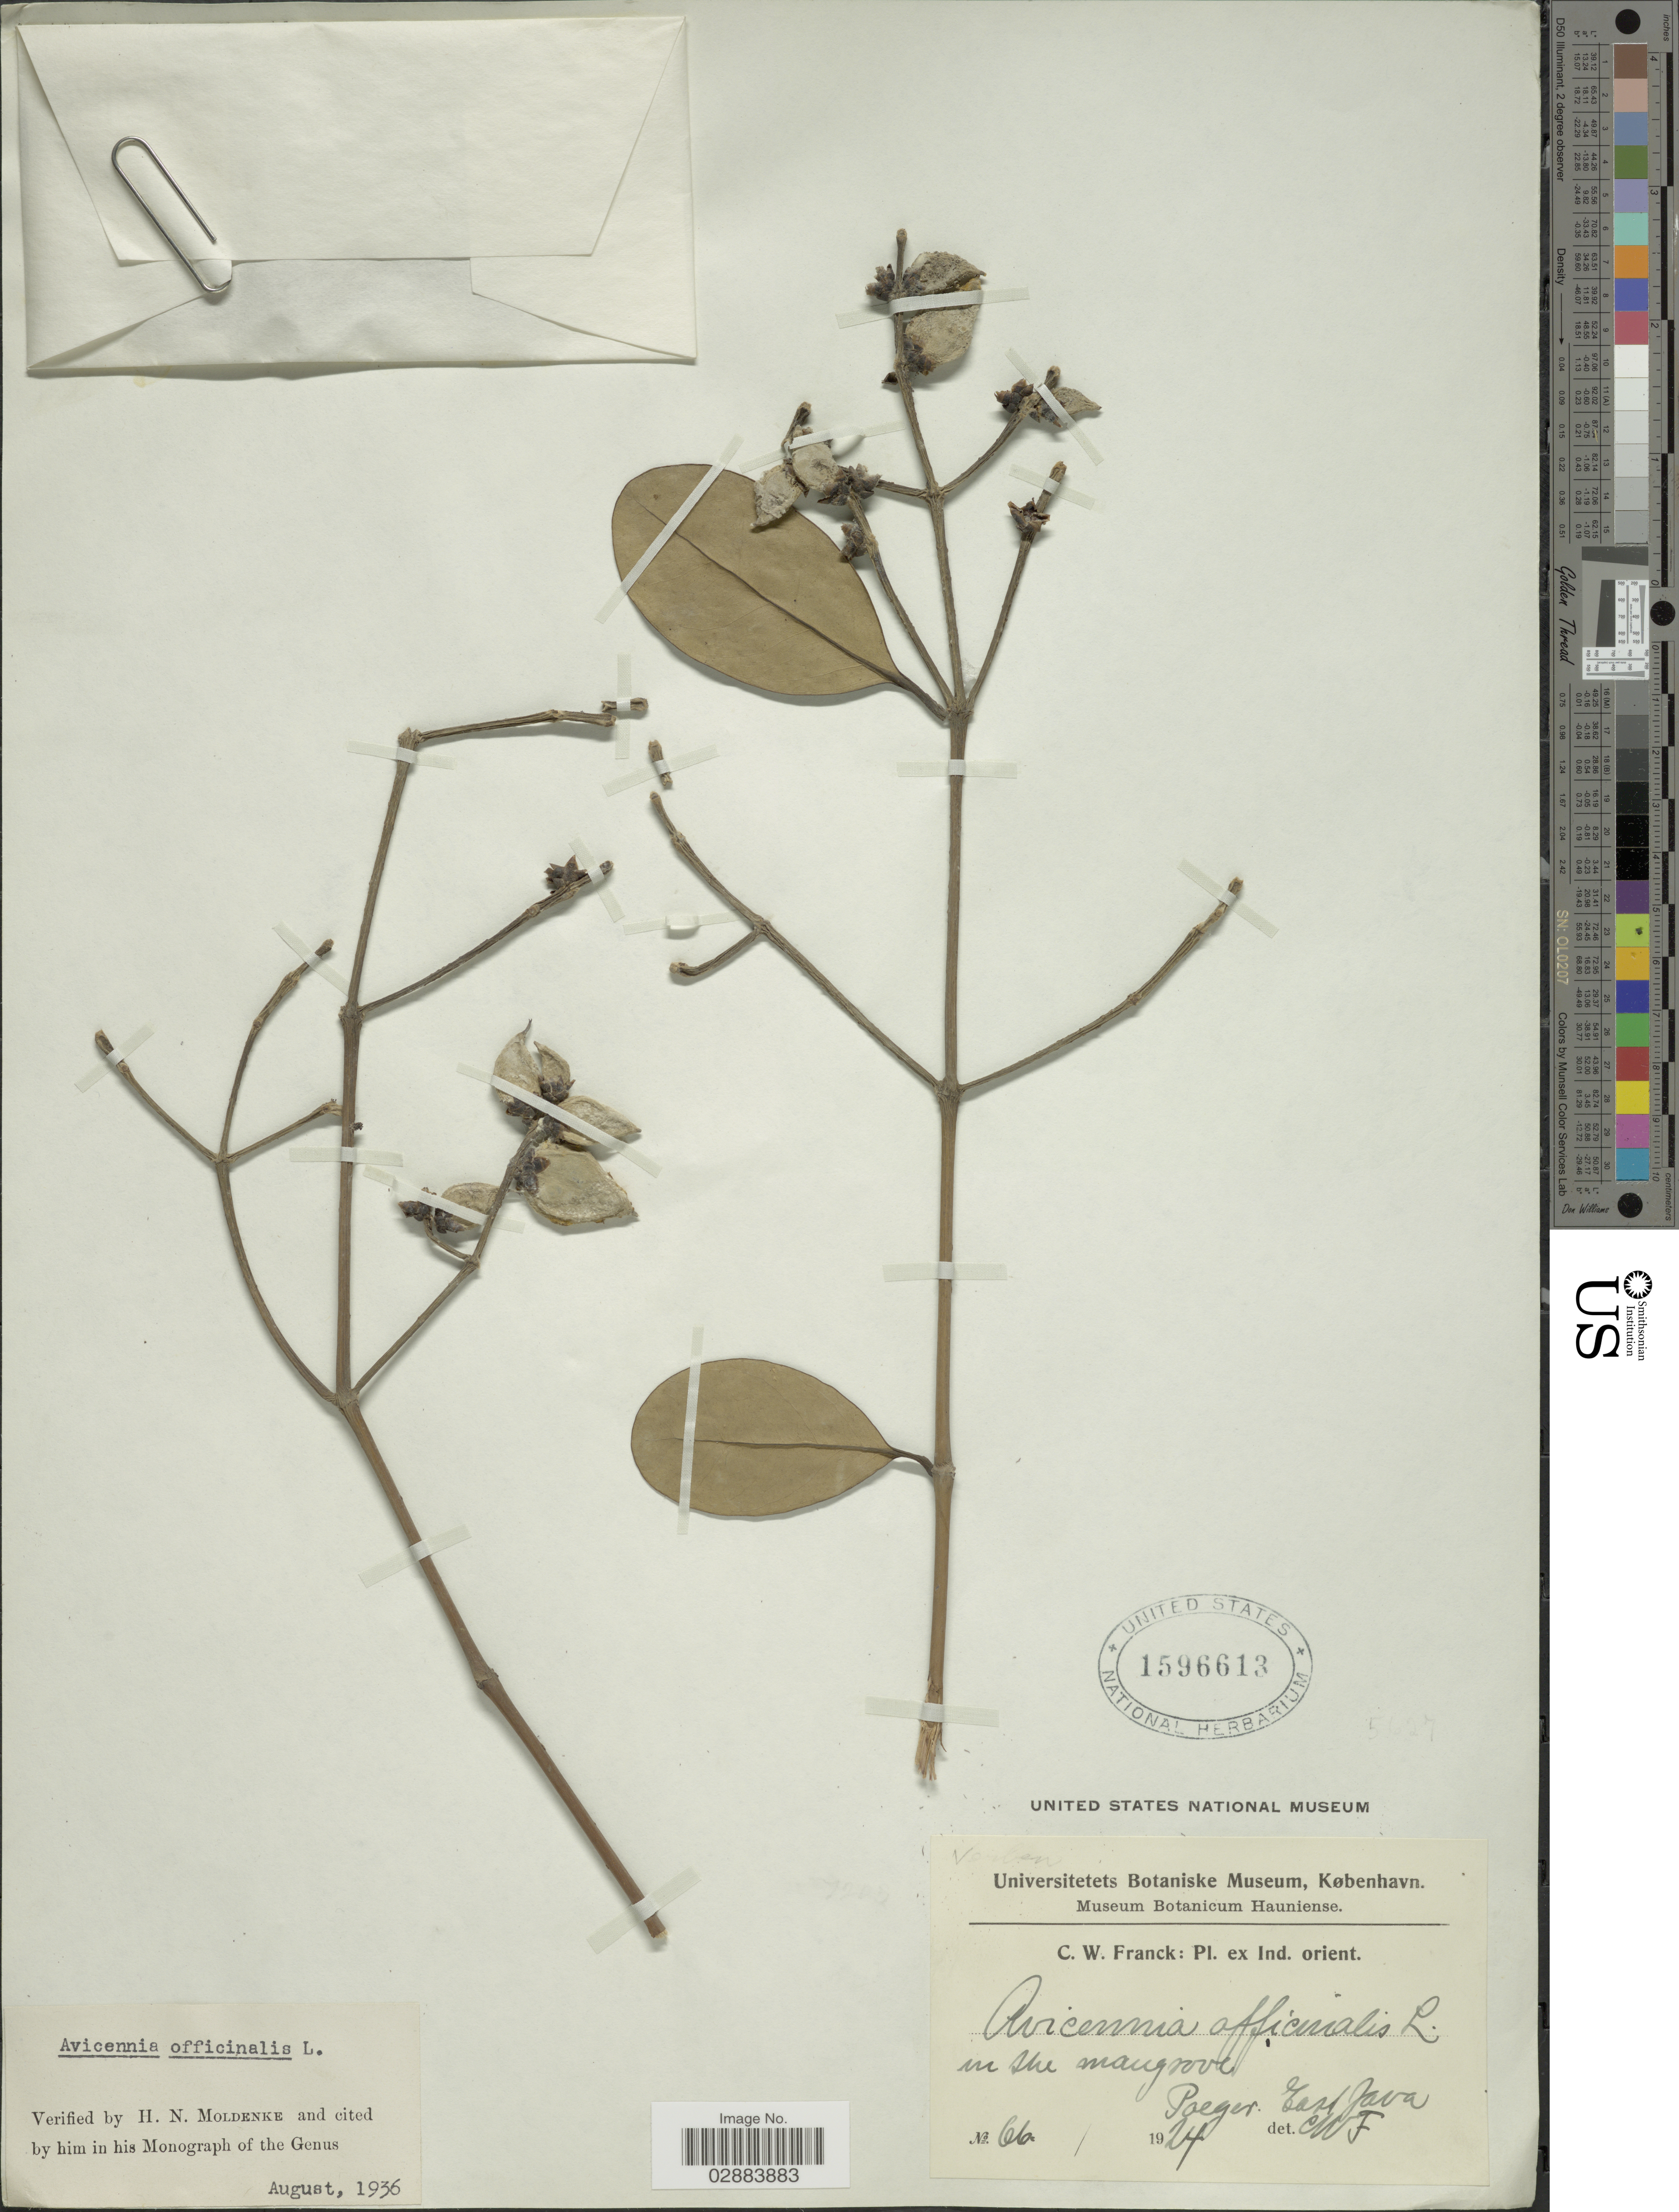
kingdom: Plantae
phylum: Tracheophyta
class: Magnoliopsida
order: Lamiales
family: Acanthaceae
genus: Avicennia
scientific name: Avicennia officinalis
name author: L.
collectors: C. Franck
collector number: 66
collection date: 1924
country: Indonesia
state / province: Java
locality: Ind. orient. Poeger, East Java.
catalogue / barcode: US 1596613